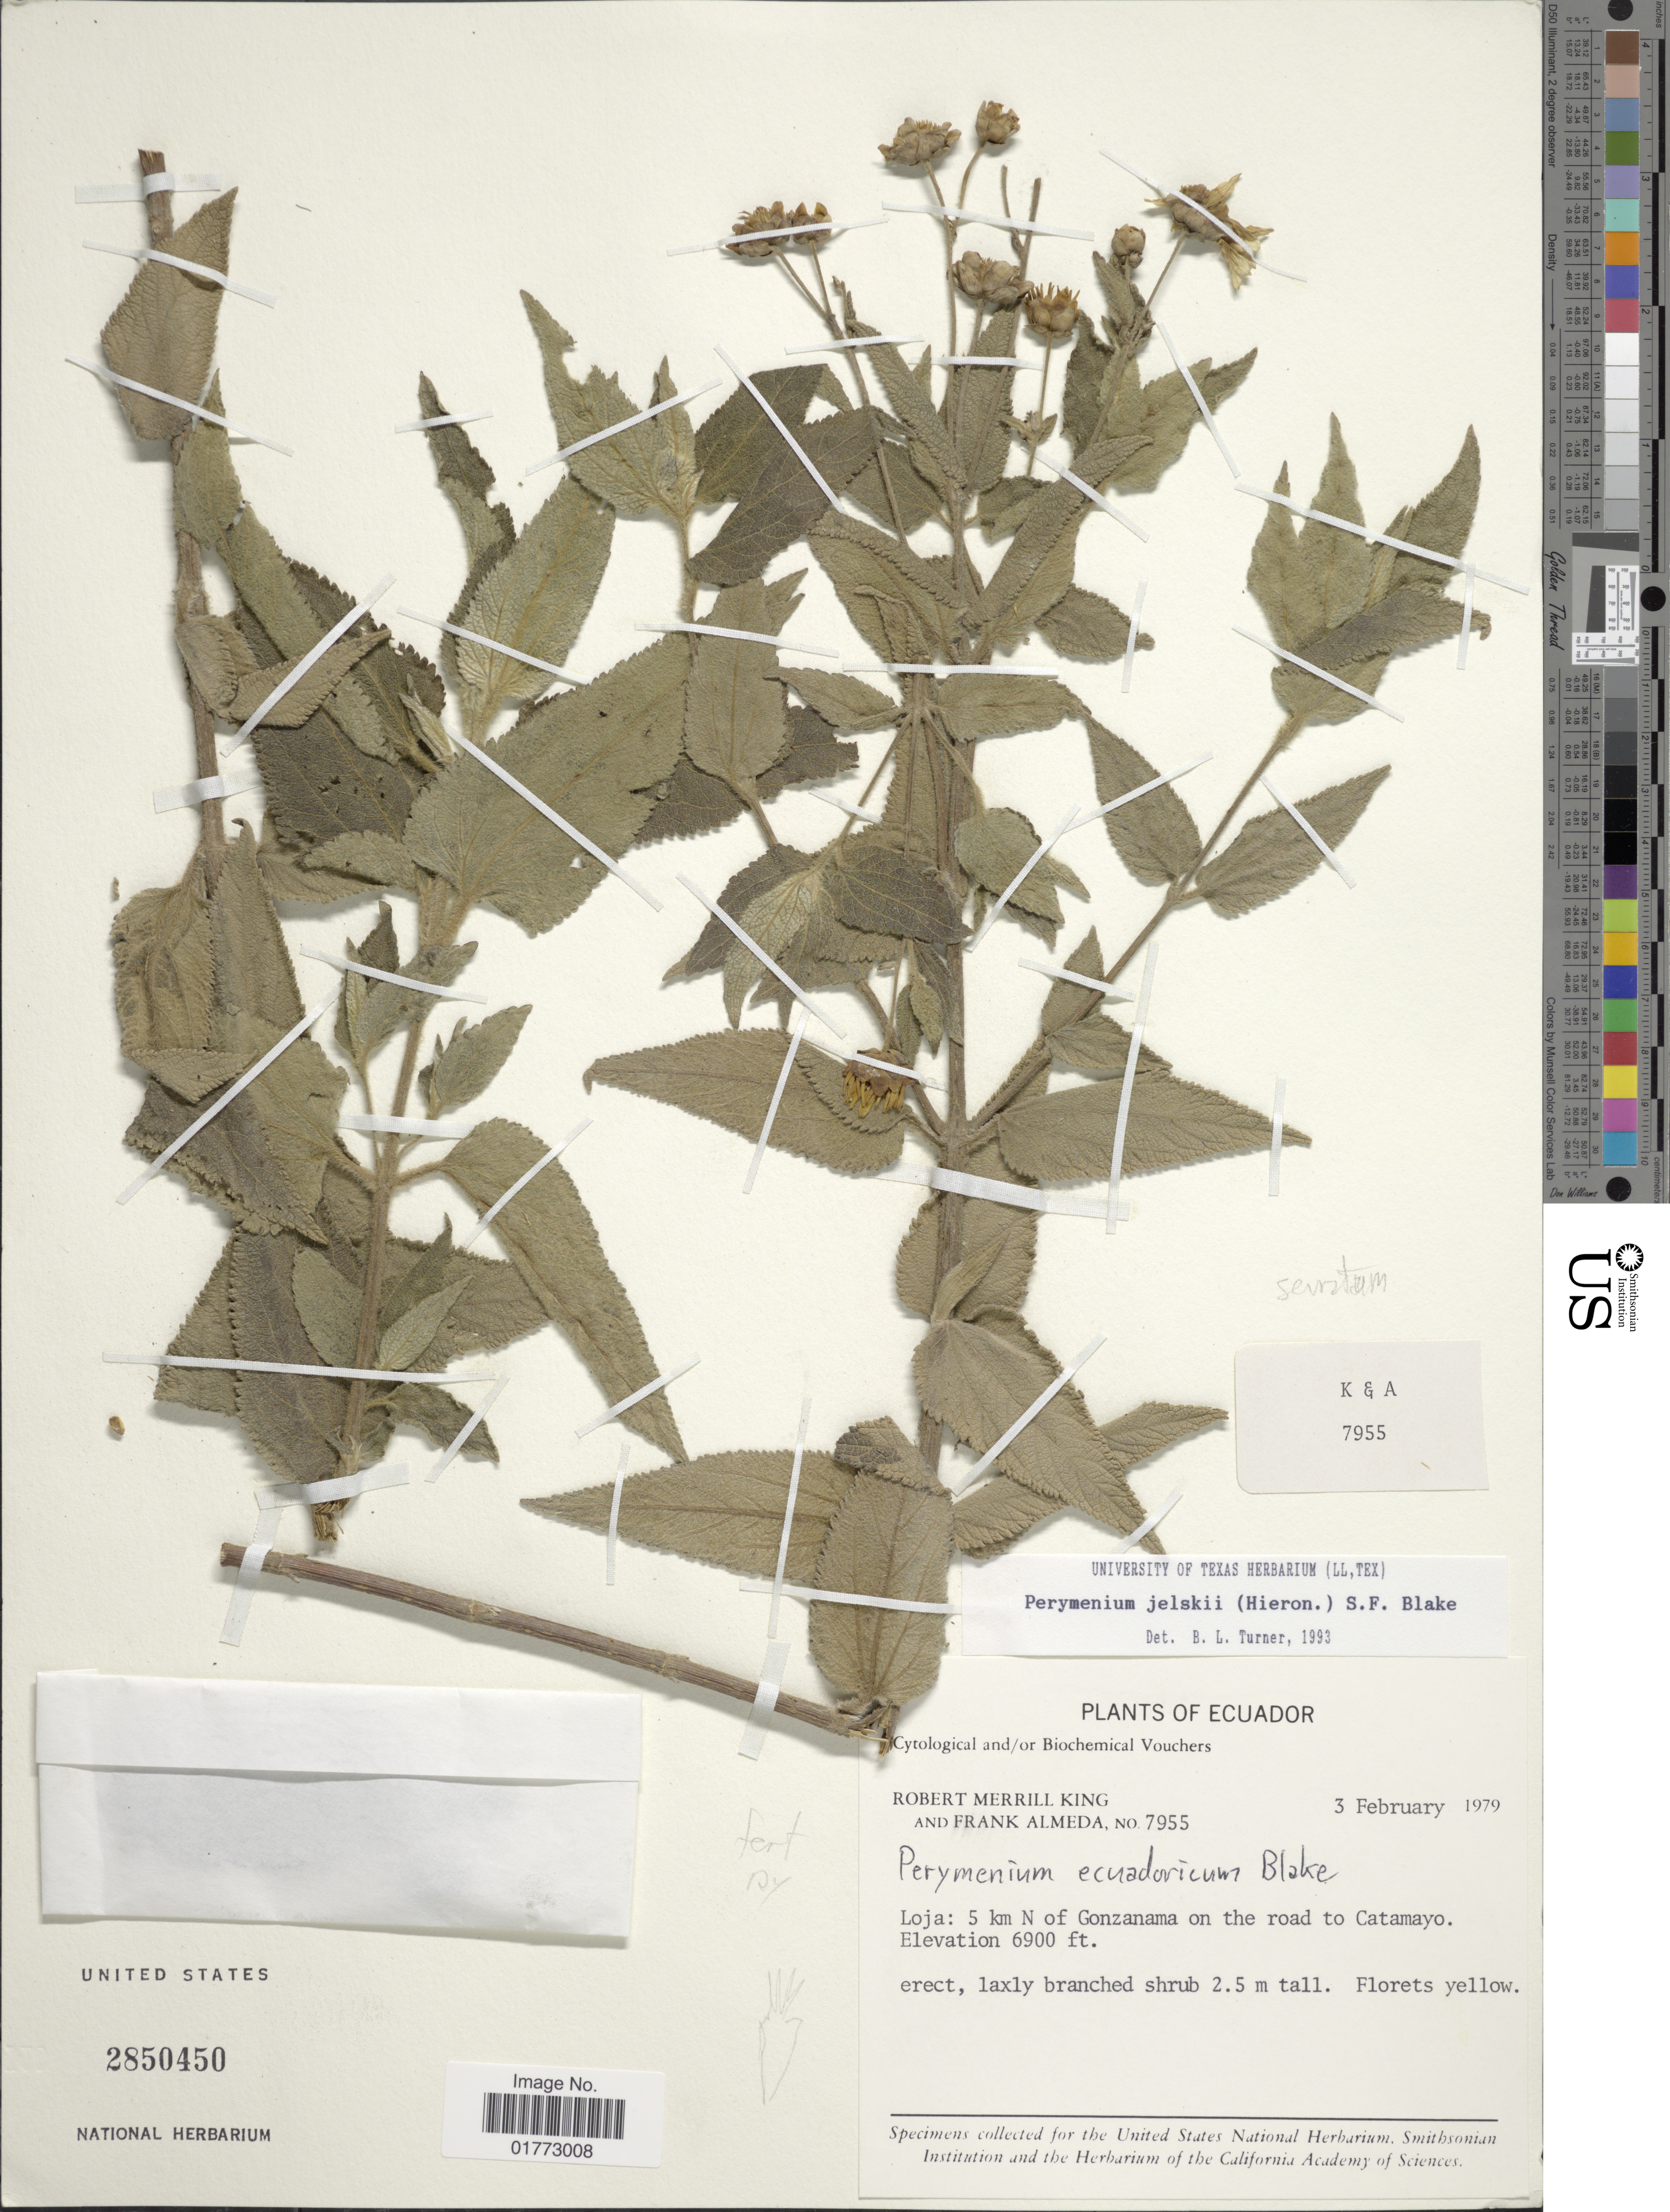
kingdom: Plantae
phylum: Tracheophyta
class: Magnoliopsida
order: Asterales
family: Asteraceae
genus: Steiractinia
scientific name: Steiractinia jelskii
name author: (Hieron.) S.F. Blake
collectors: R. M. King & F. Almeda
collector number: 7955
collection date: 1979-02-03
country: Ecuador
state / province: Loja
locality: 5 km N of Gonzanama on the road to Catamayo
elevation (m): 2103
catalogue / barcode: US 2850450